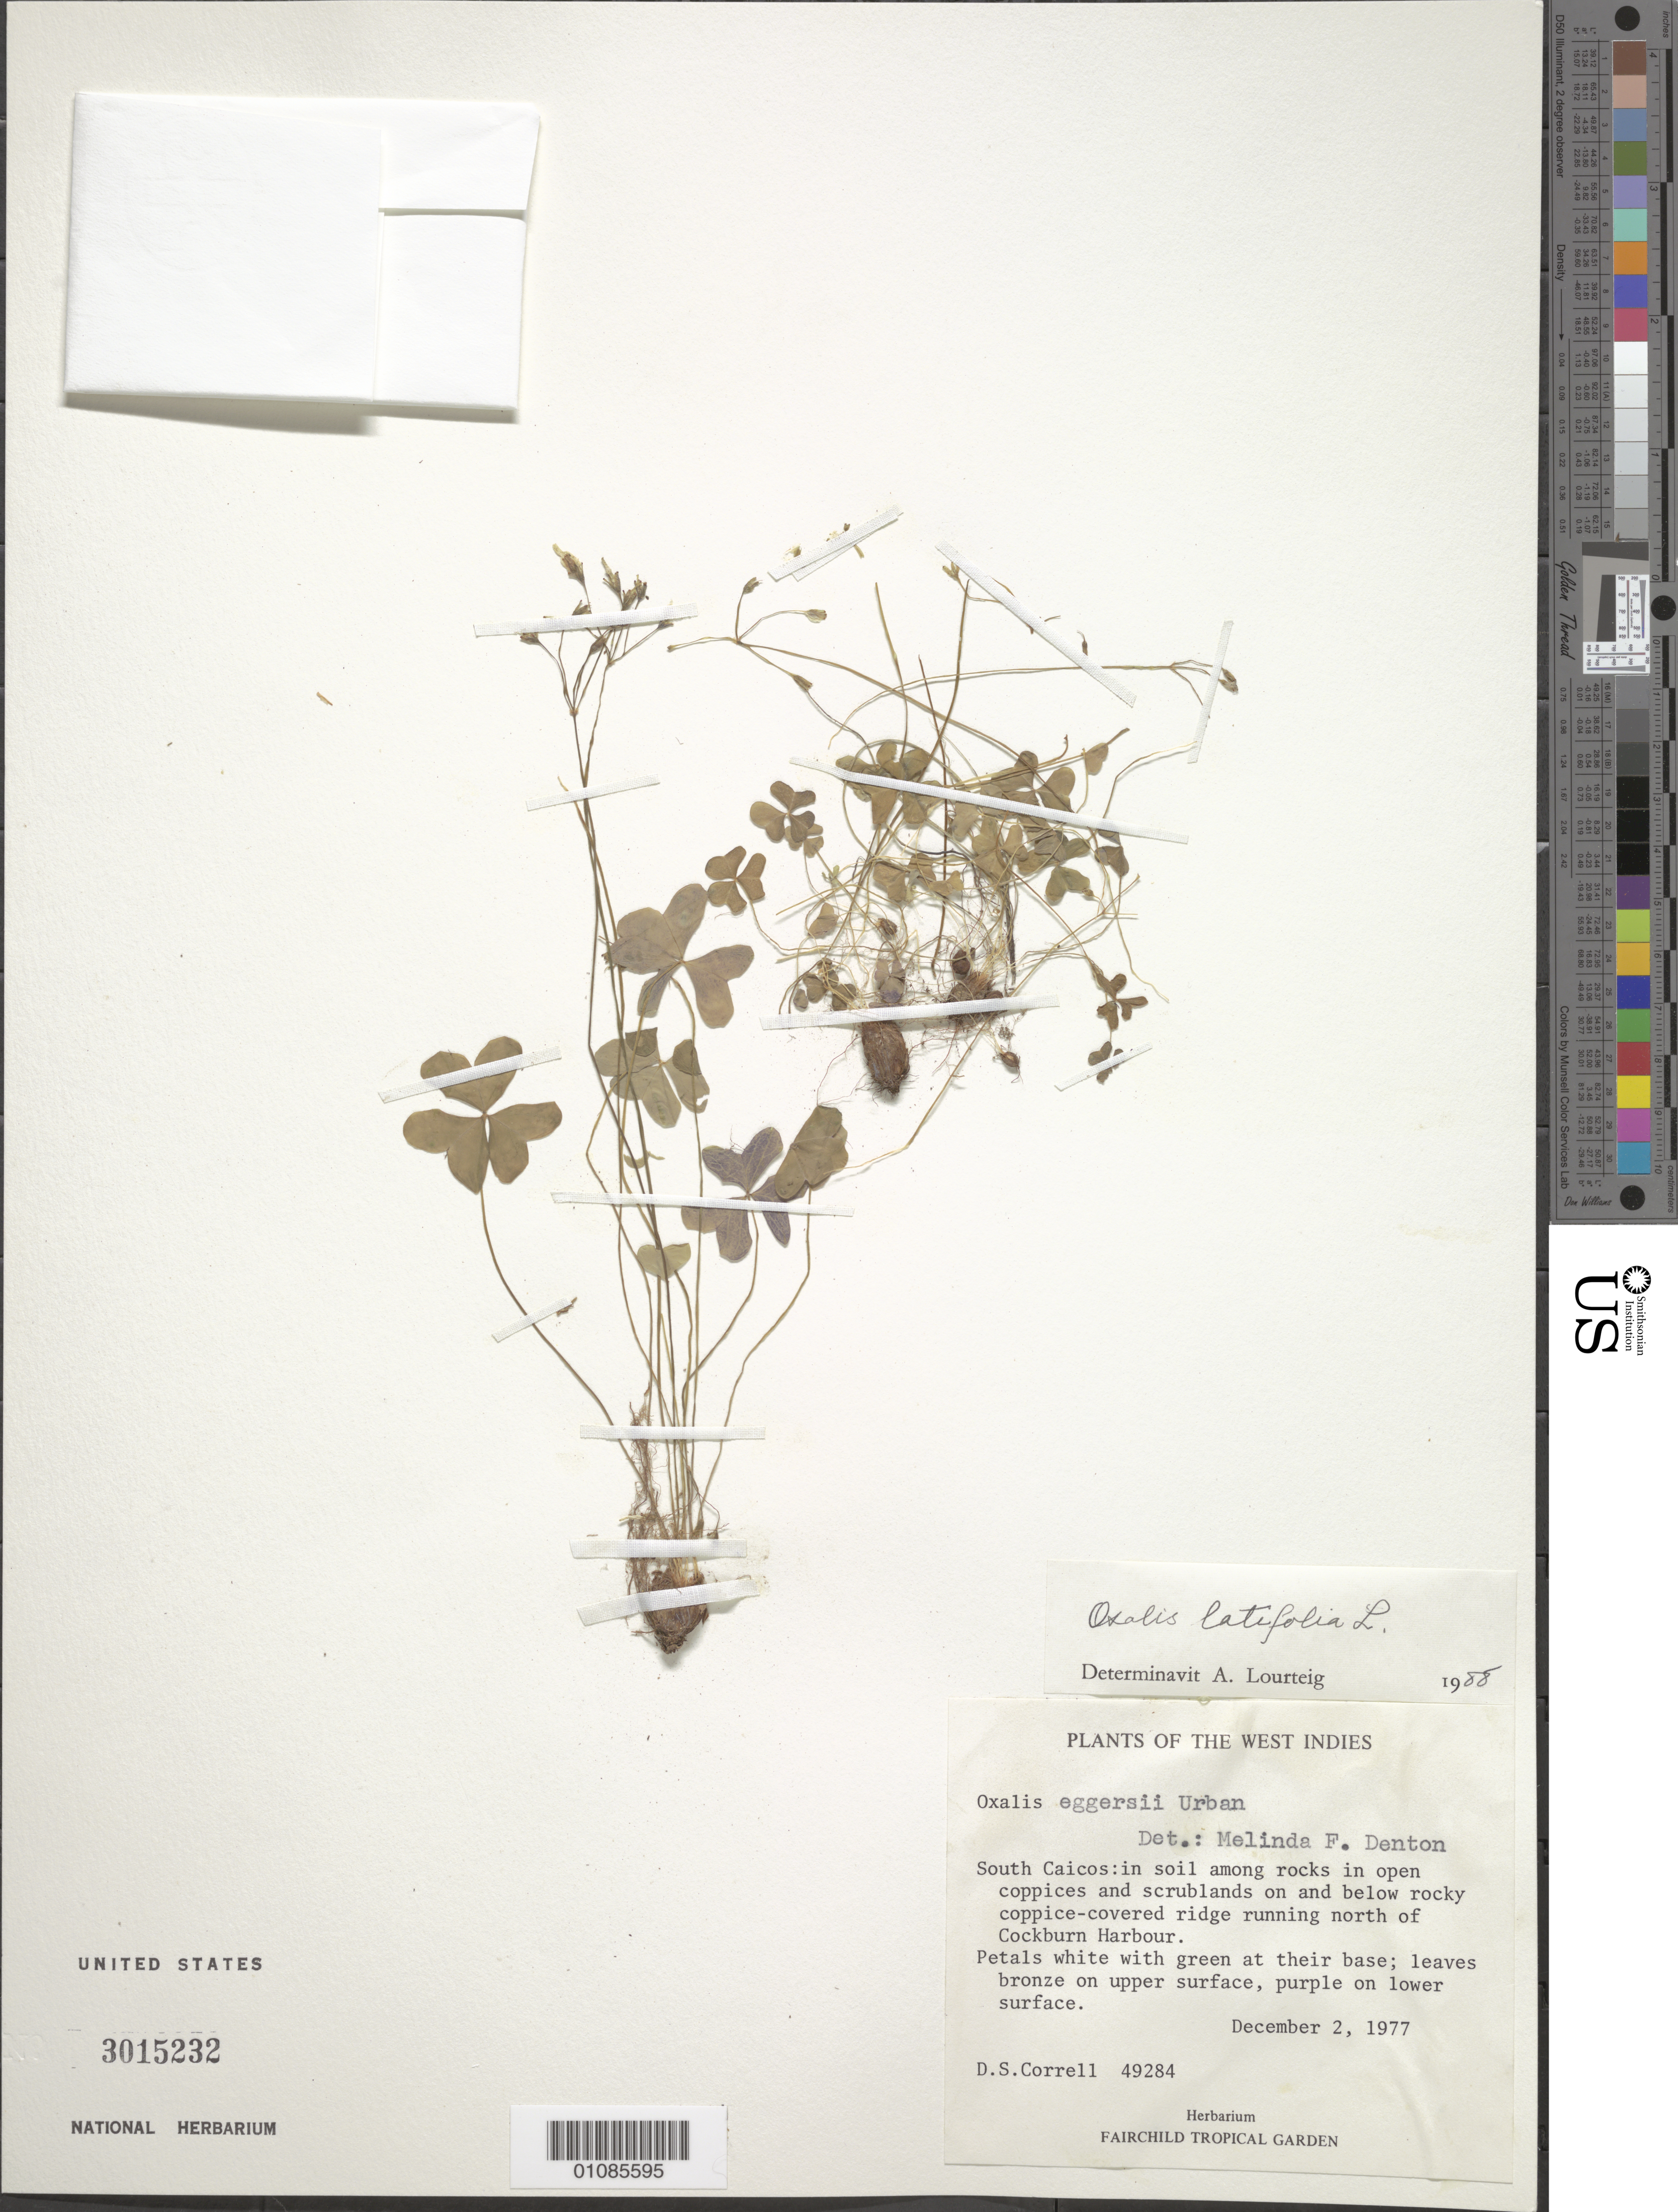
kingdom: Plantae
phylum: Tracheophyta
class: Magnoliopsida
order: Oxalidales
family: Oxalidaceae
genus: Oxalis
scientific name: Oxalis latifolia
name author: Kunth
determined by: Lourteig, A.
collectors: D. S. Correll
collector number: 49284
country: Turks and Caicos Islands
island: South Caicos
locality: Below rocky coppice-covered ridge running N of cockburn harbour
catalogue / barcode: US 3015232